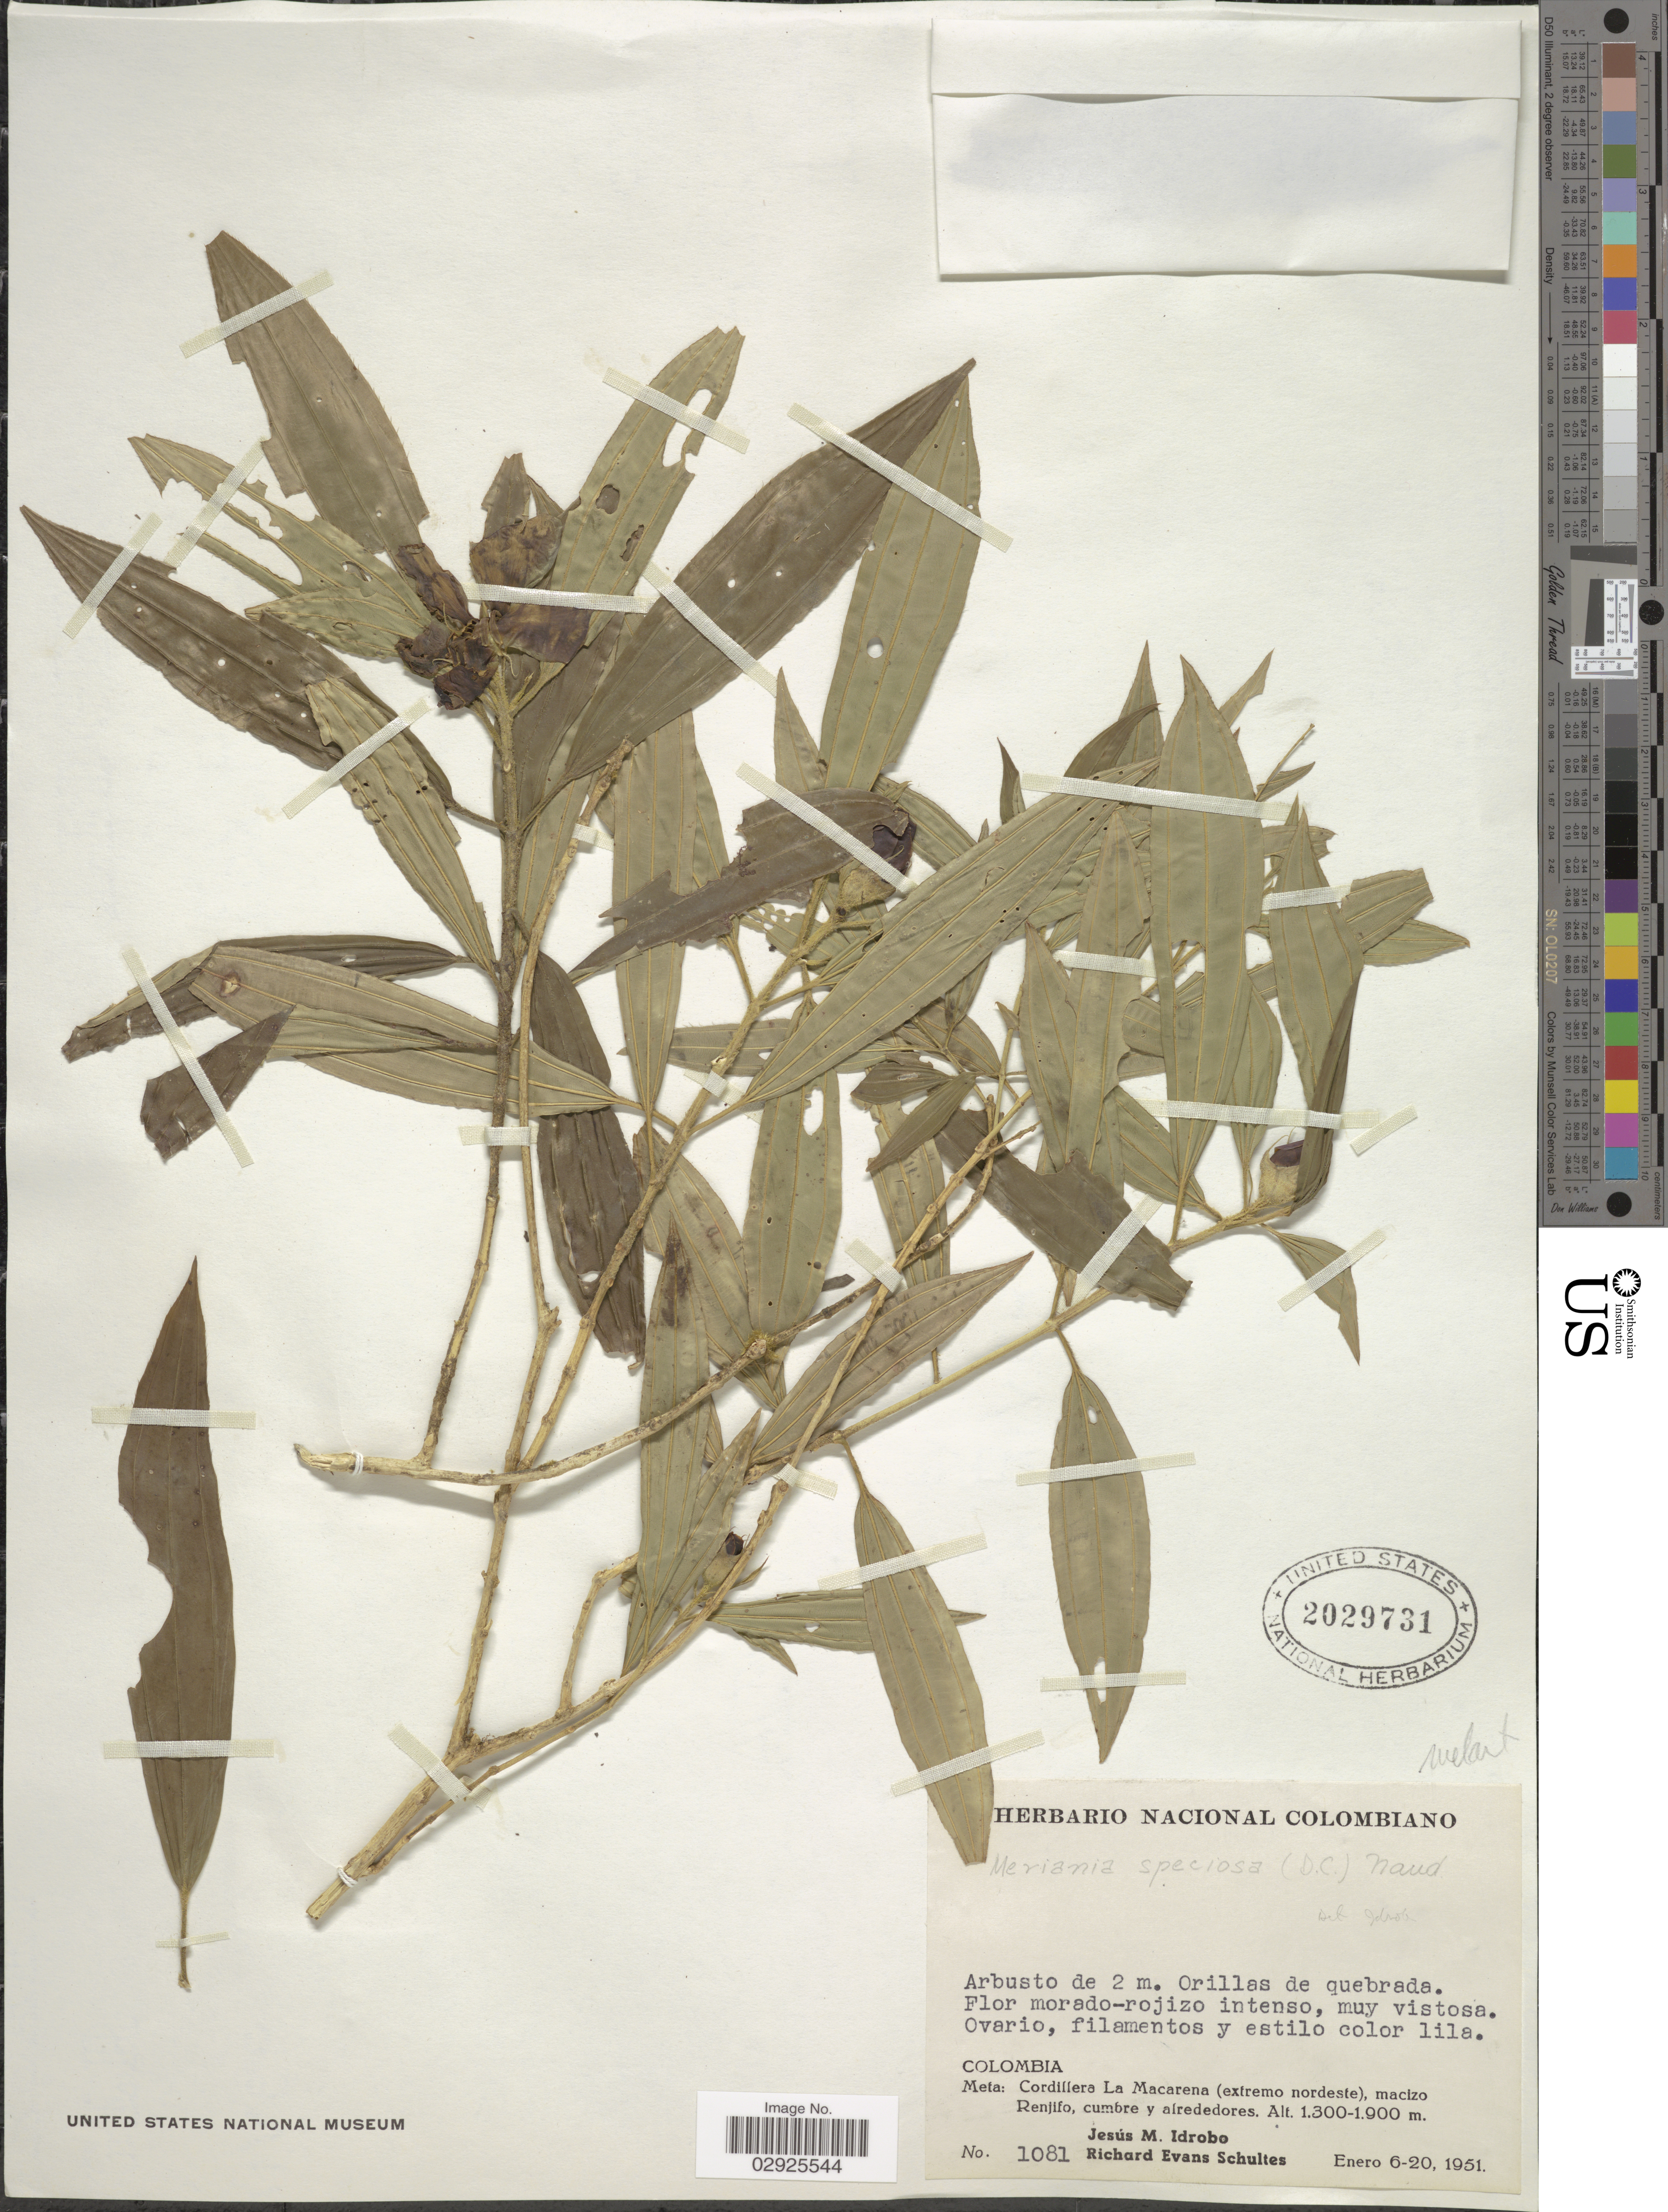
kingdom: Plantae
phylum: Tracheophyta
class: Magnoliopsida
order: Myrtales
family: Melastomataceae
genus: Meriania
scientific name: Meriania speciosa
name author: (Bonpl.) Naudin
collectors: J. M. Idrobo & R. E. Schultes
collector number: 1081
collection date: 1951-01-06/1951-01-20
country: Colombia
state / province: Meta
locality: Cordillera La Macarena (extremo nordeste), macizo Renjifo, cumbre y alrededores.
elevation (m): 1300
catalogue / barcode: US 2029731